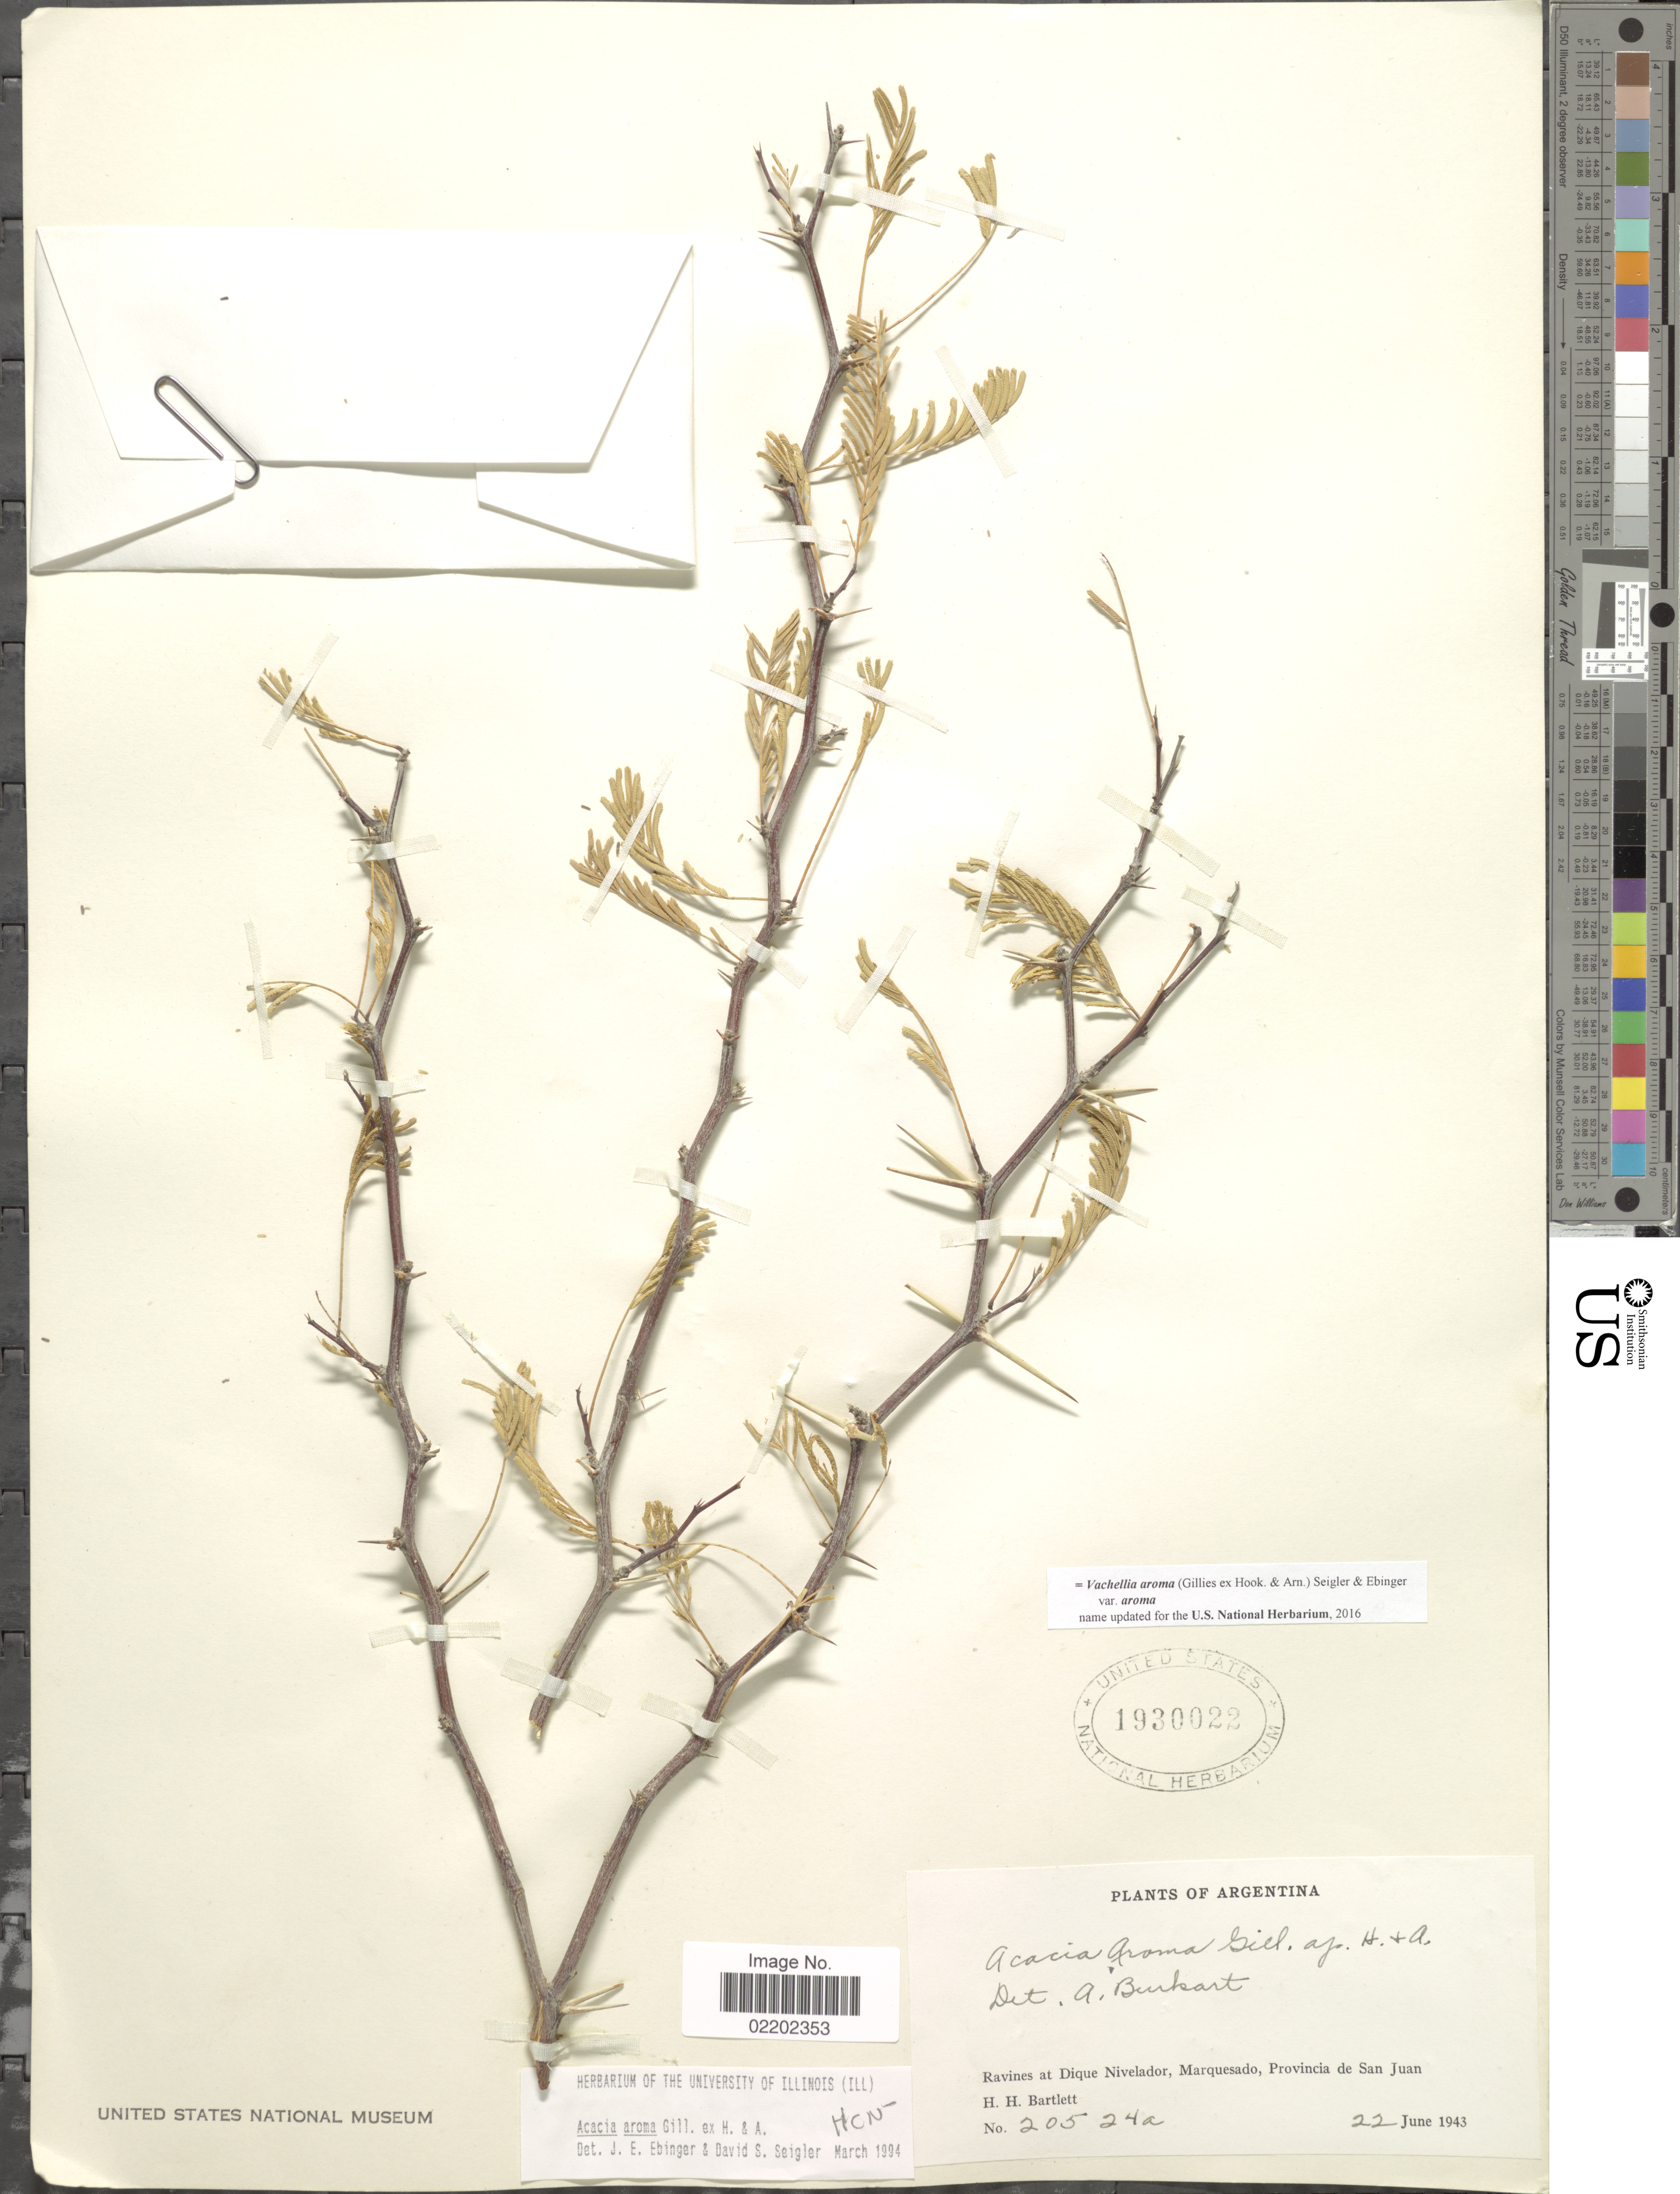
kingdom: Plantae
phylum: Tracheophyta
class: Magnoliopsida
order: Fabales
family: Fabaceae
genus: Vachellia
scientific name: Vachellia aroma var. aroma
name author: (Gillies ex Hook. & Arn.) Seigler & Ebinger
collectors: H. H. Bartlett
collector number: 20524a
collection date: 1943-06-22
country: Argentina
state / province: San Juan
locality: Ravines at Dique Nivelador, Marquesado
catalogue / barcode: US 1930022